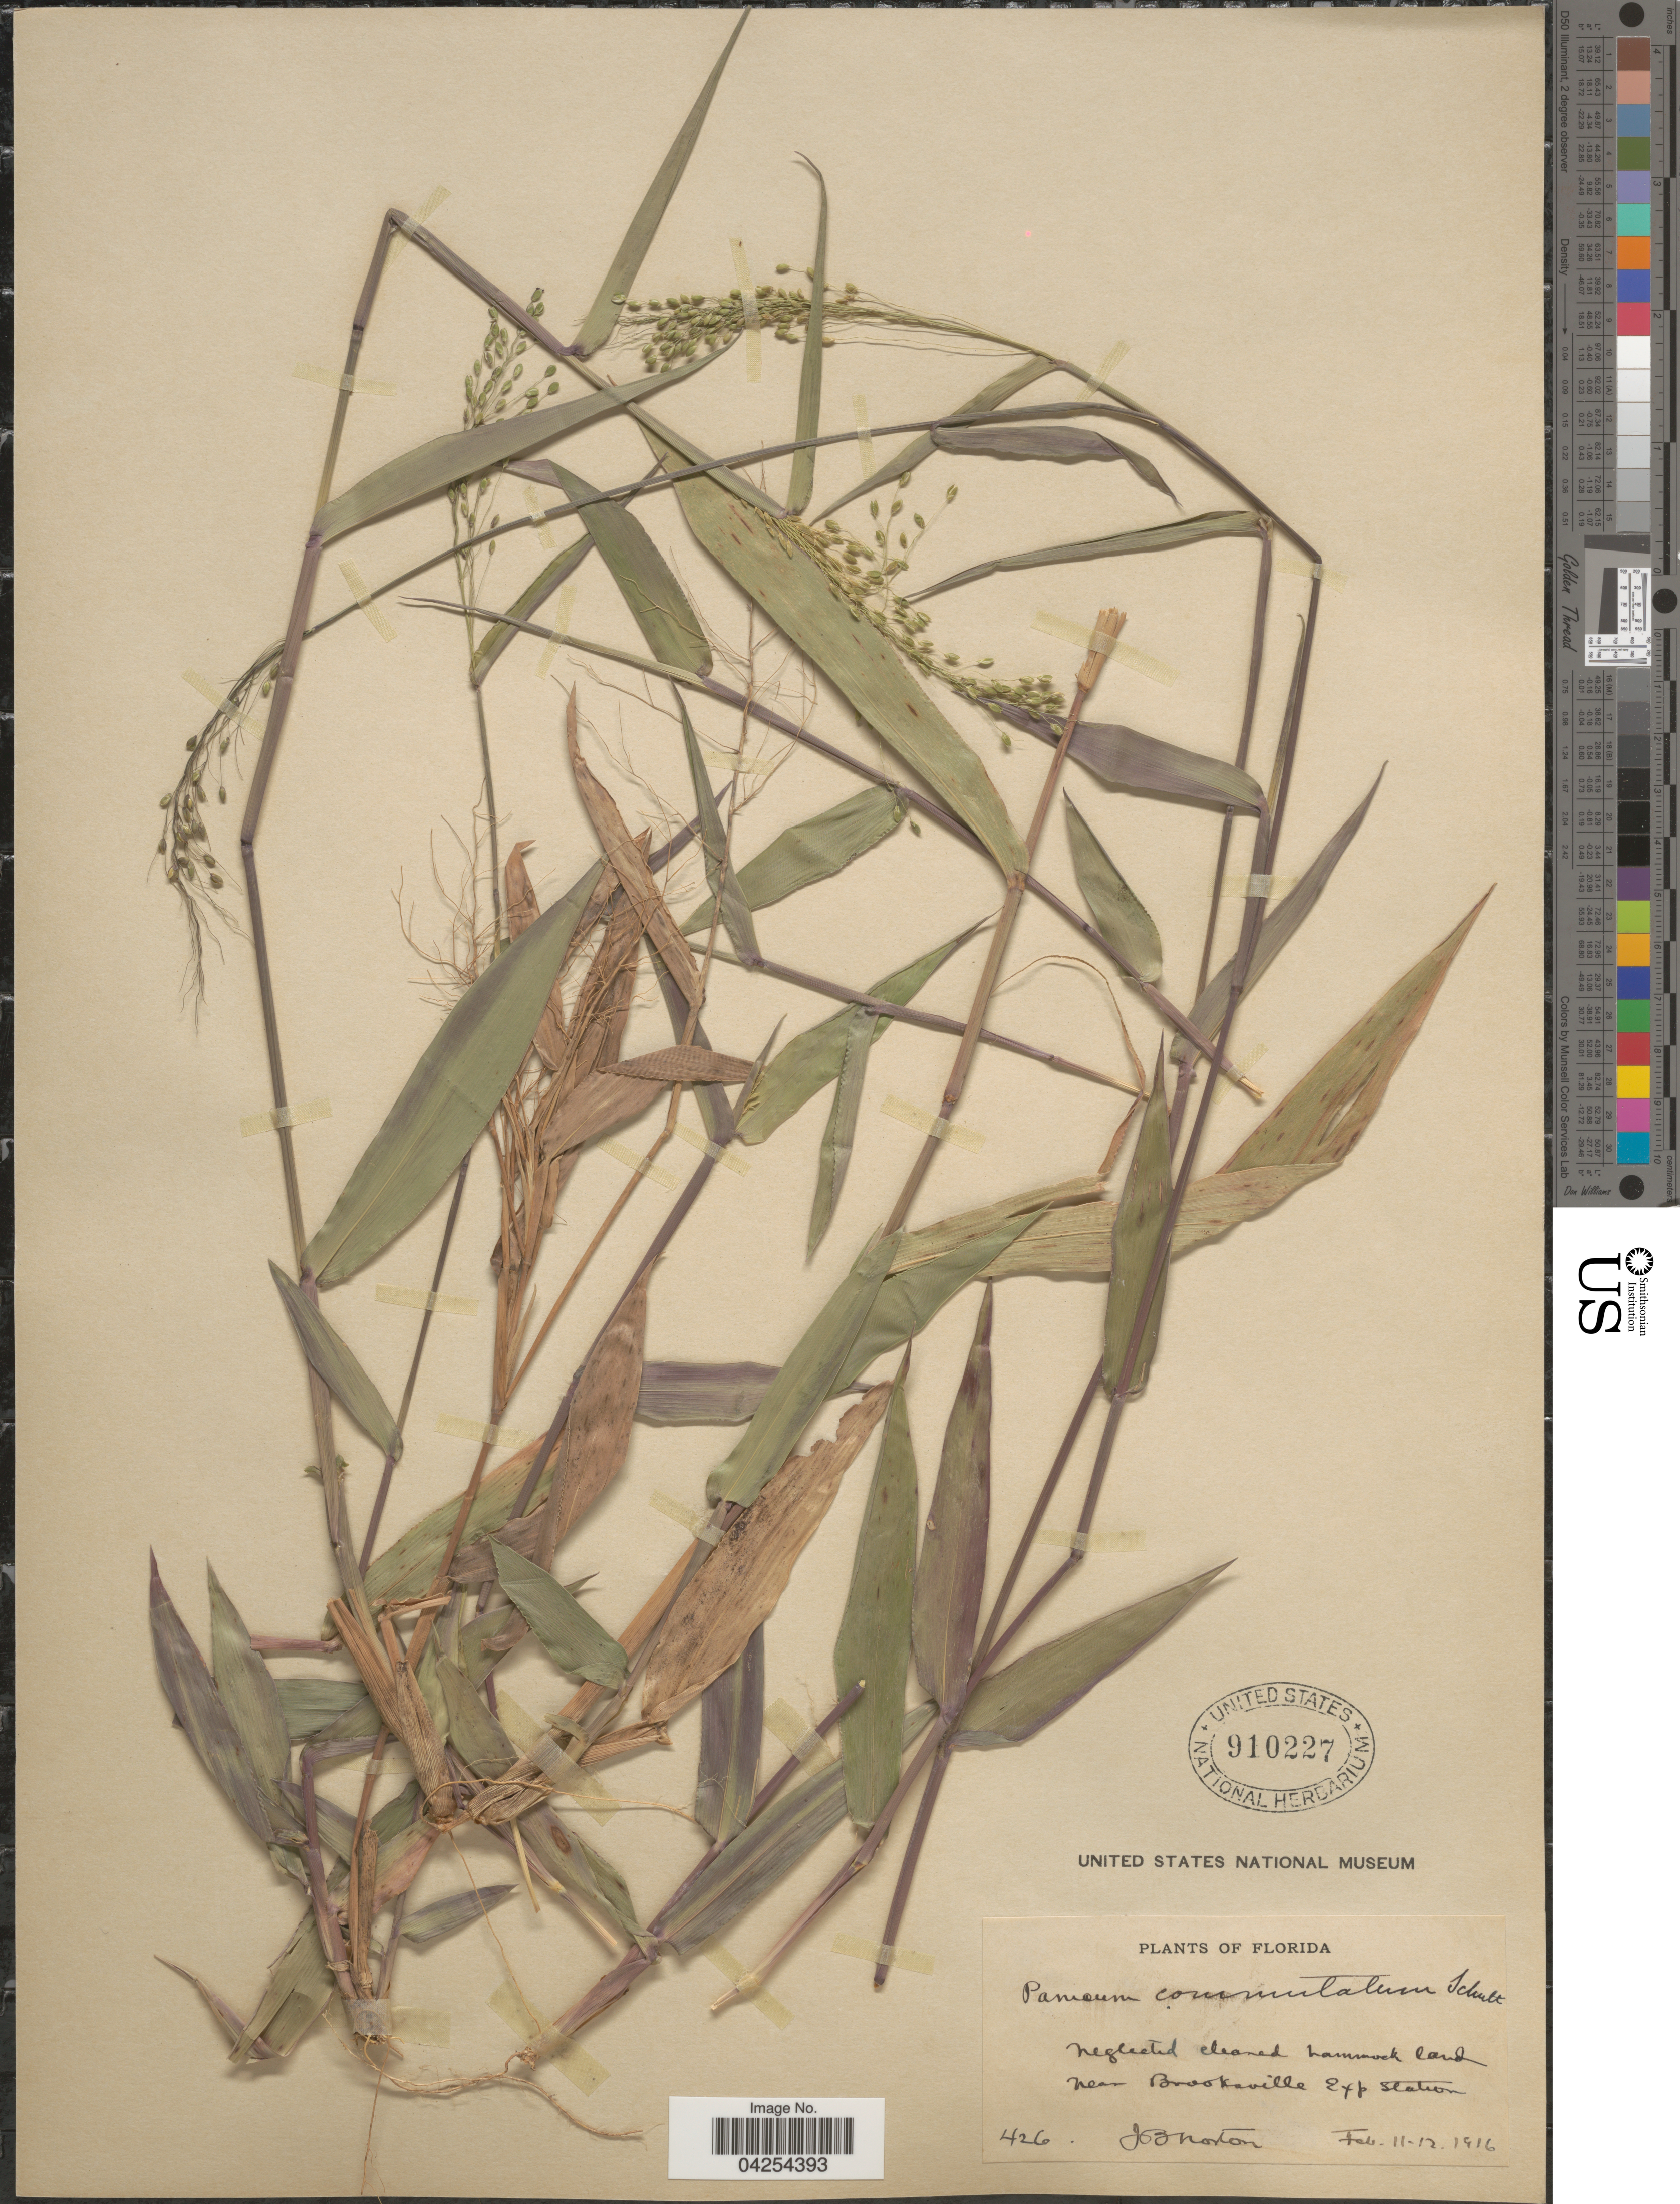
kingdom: Plantae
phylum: Tracheophyta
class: Liliopsida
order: Poales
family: Poaceae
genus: Dichanthelium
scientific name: Dichanthelium commutatum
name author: (Schult.) Gould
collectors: J. B. Norton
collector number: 426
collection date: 1916-02-11/1916-02-12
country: United States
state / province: Florida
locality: Neglected cleaned hammock land near Brooksville Exp Station.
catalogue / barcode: US 910227